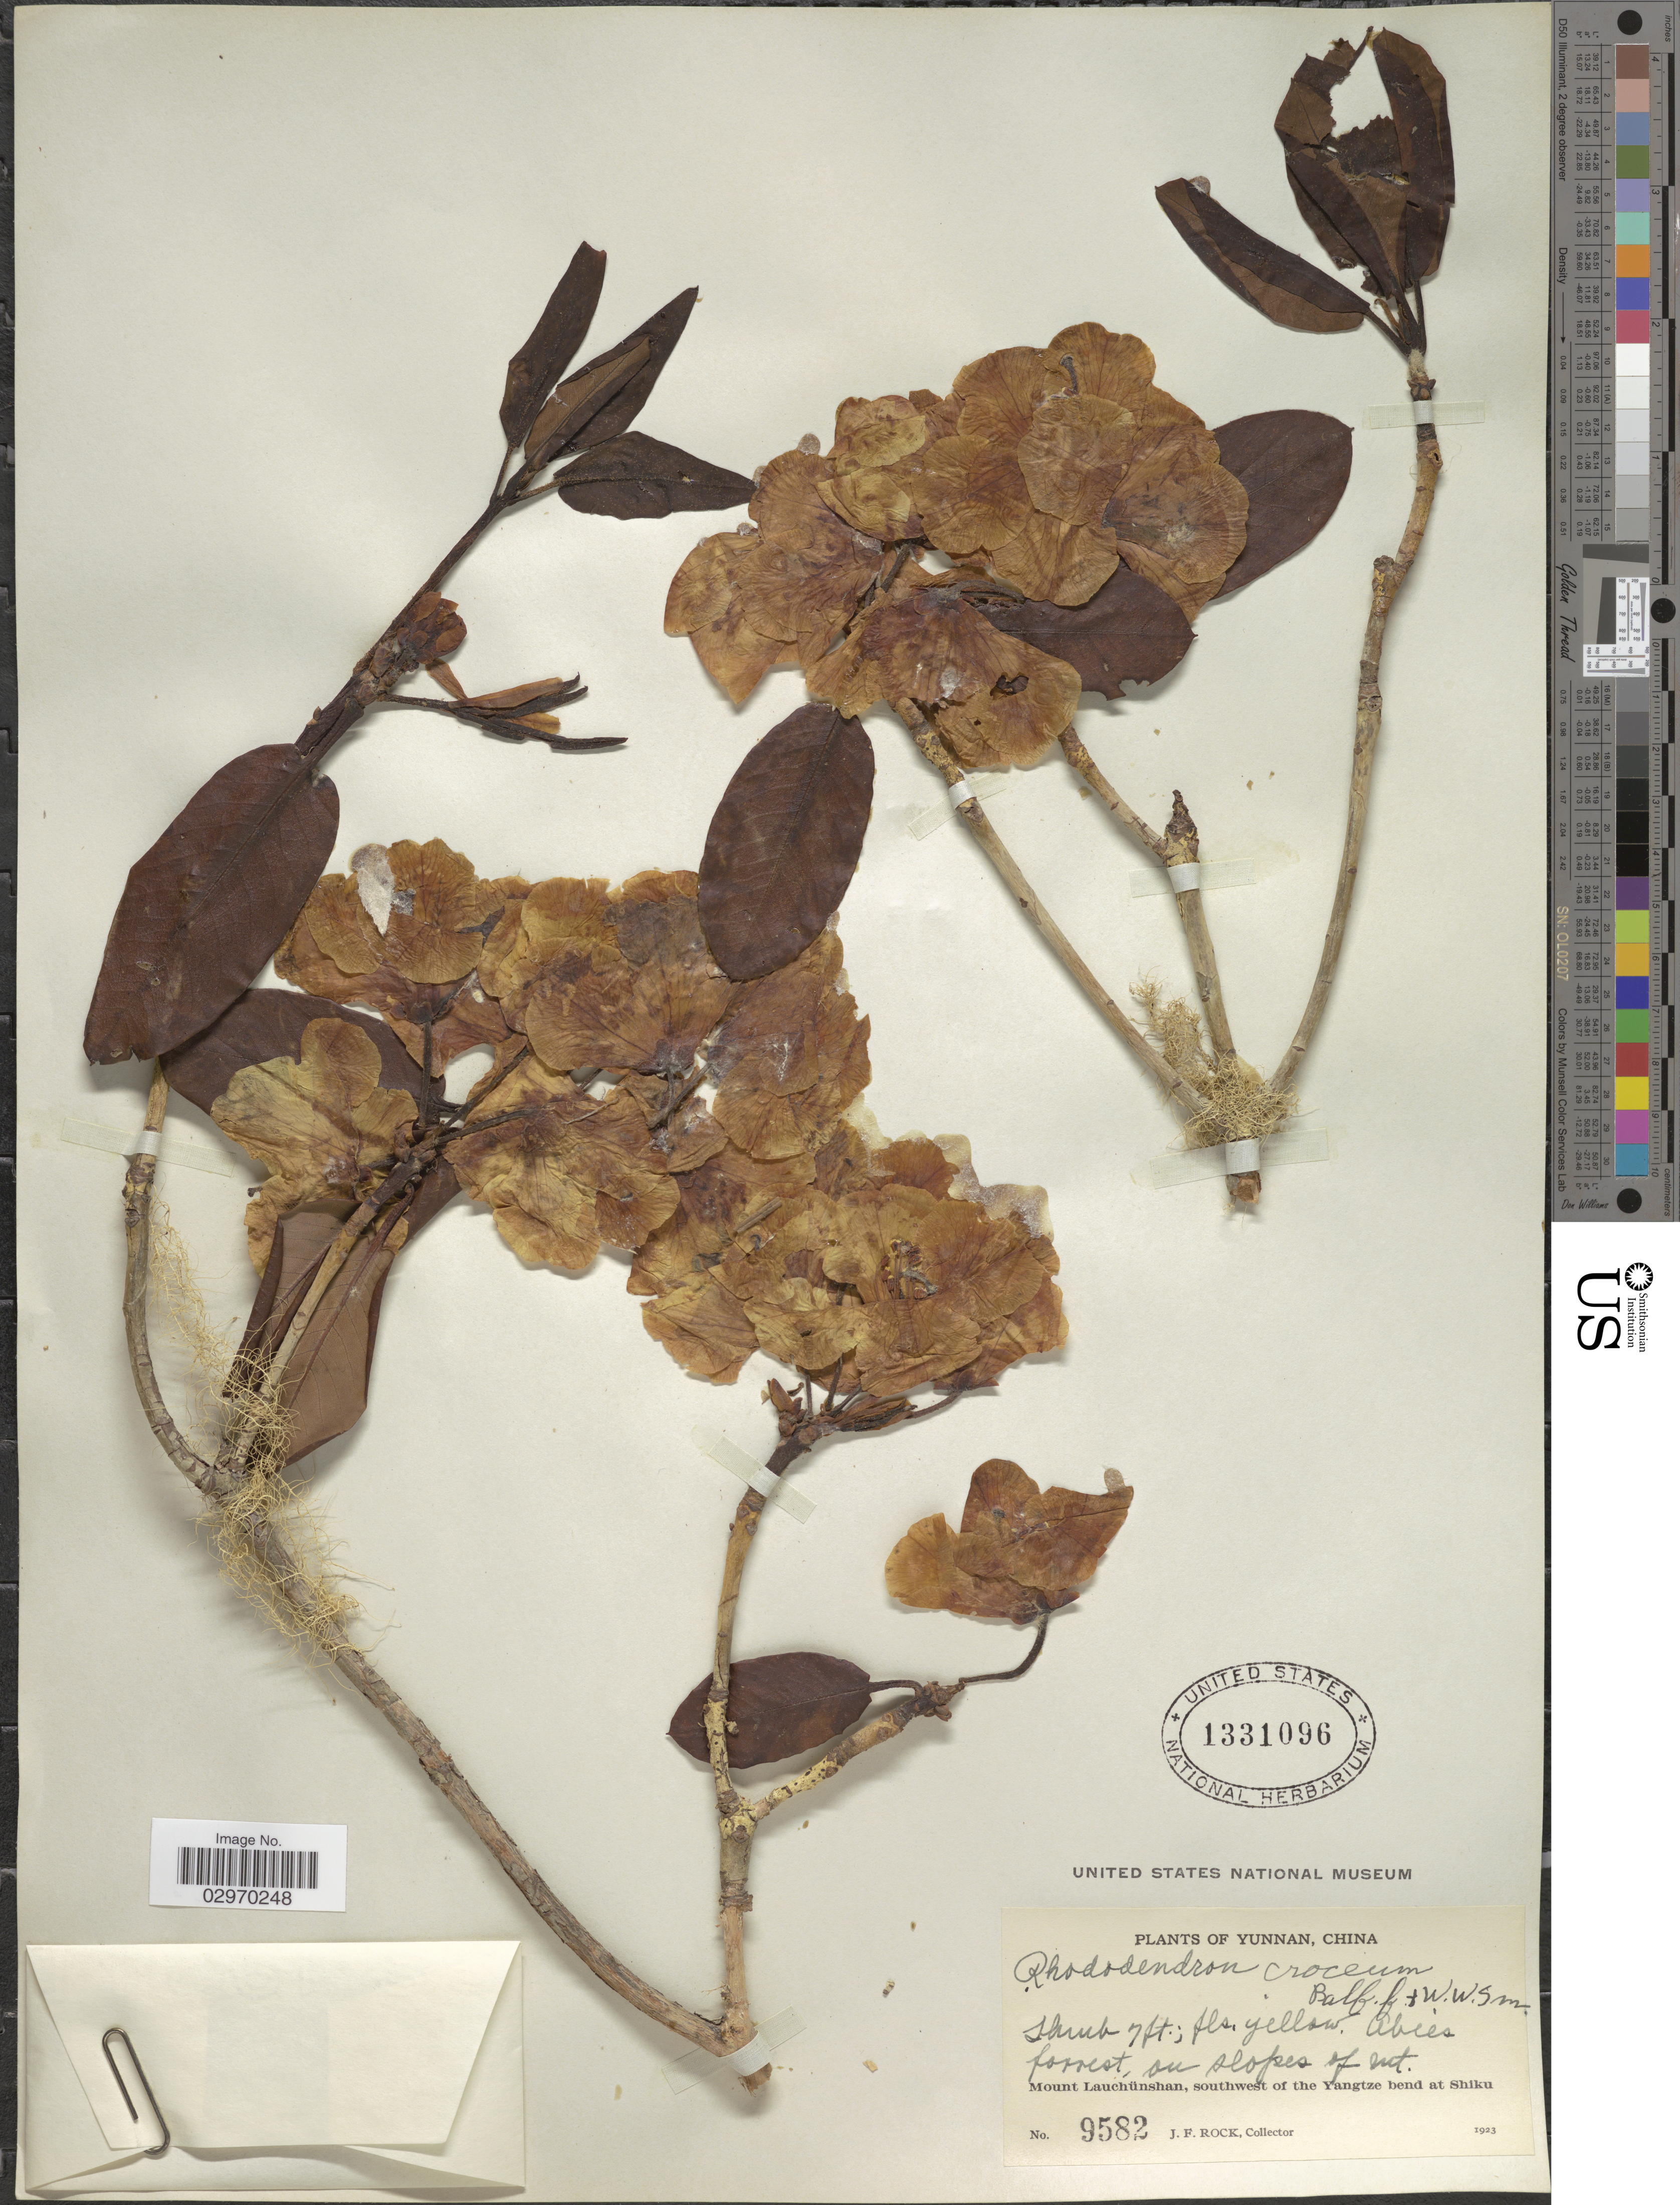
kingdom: Plantae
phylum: Tracheophyta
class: Magnoliopsida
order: Ericales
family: Ericaceae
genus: Rhododendron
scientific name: Rhododendron croceum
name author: Balf. f. & W.W. Sm.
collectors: J. Rock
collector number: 9582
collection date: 1923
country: China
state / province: Yunnan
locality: Abies forrest, on slopes of Mt. Mount Lauchünshan, southwest of the Yangtze bend at Shiku.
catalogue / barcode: US 1331096